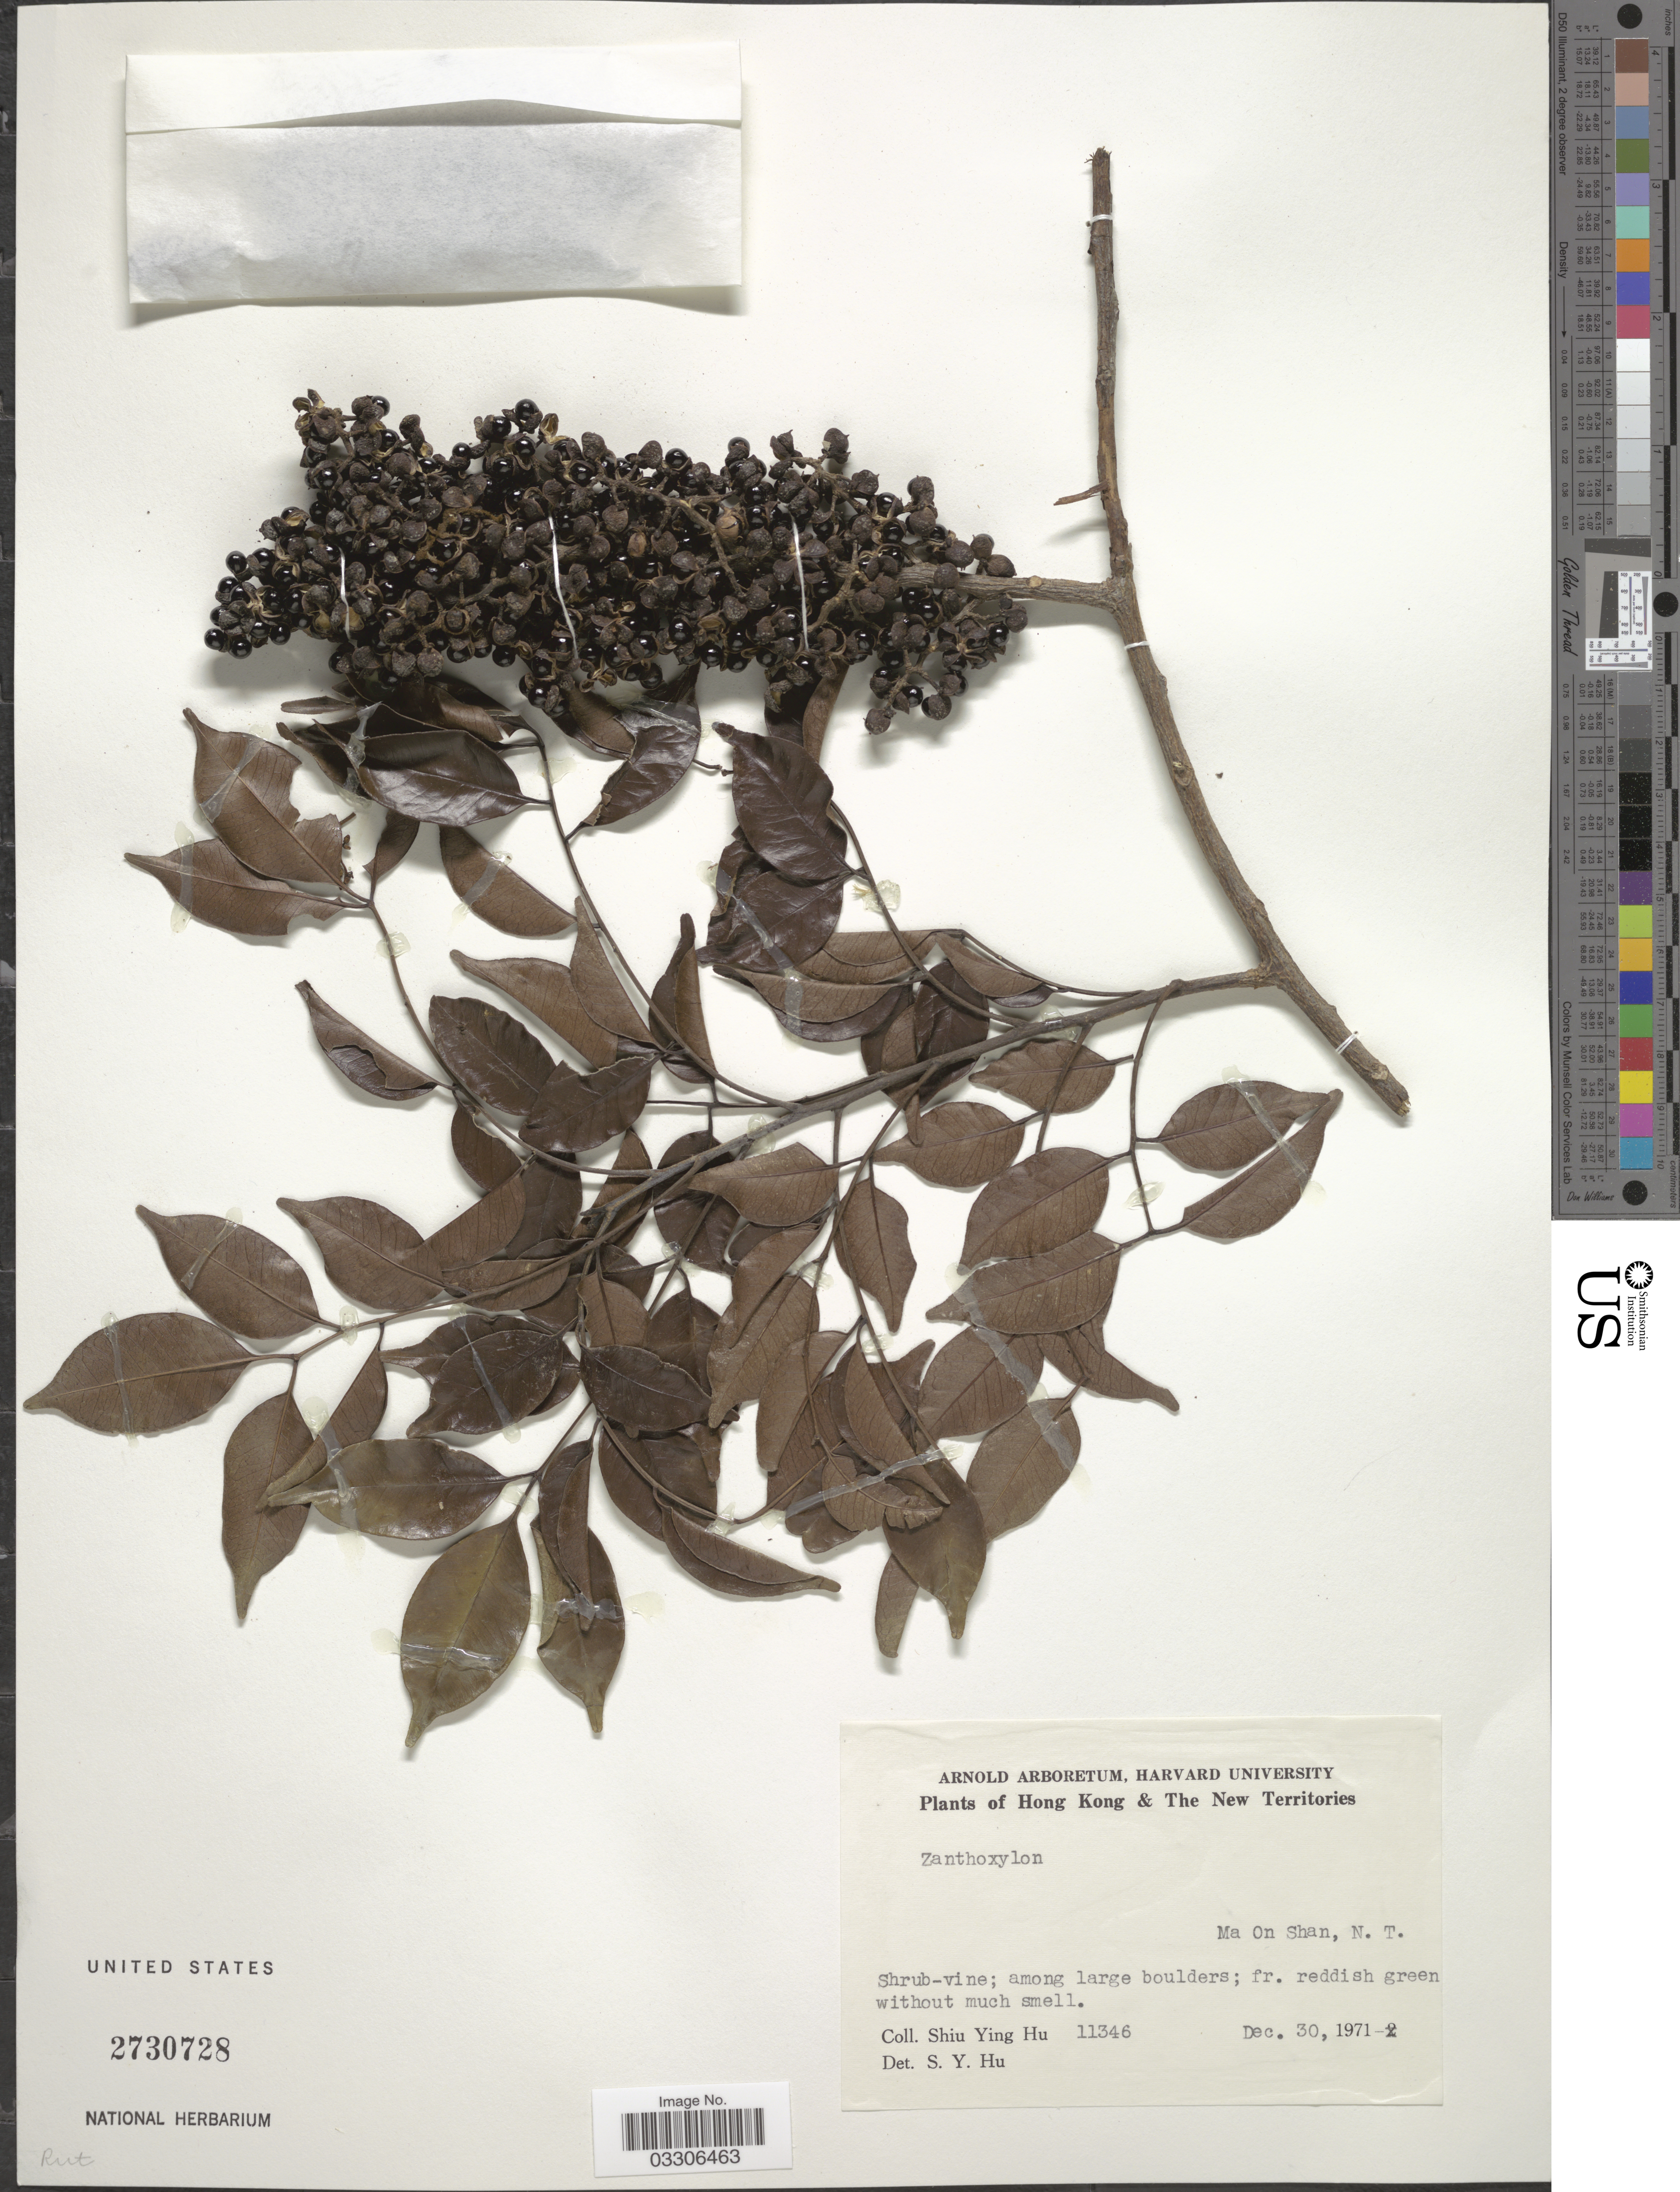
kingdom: Plantae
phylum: Tracheophyta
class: Magnoliopsida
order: Sapindales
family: Rutaceae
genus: Zanthoxylum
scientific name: Zanthoxylum sp.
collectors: S. Y. Hu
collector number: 11346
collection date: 1971-12-30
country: China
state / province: Hong Kong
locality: Hong Kong & The New Territories. Ma On Shan.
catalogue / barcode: US 2730728